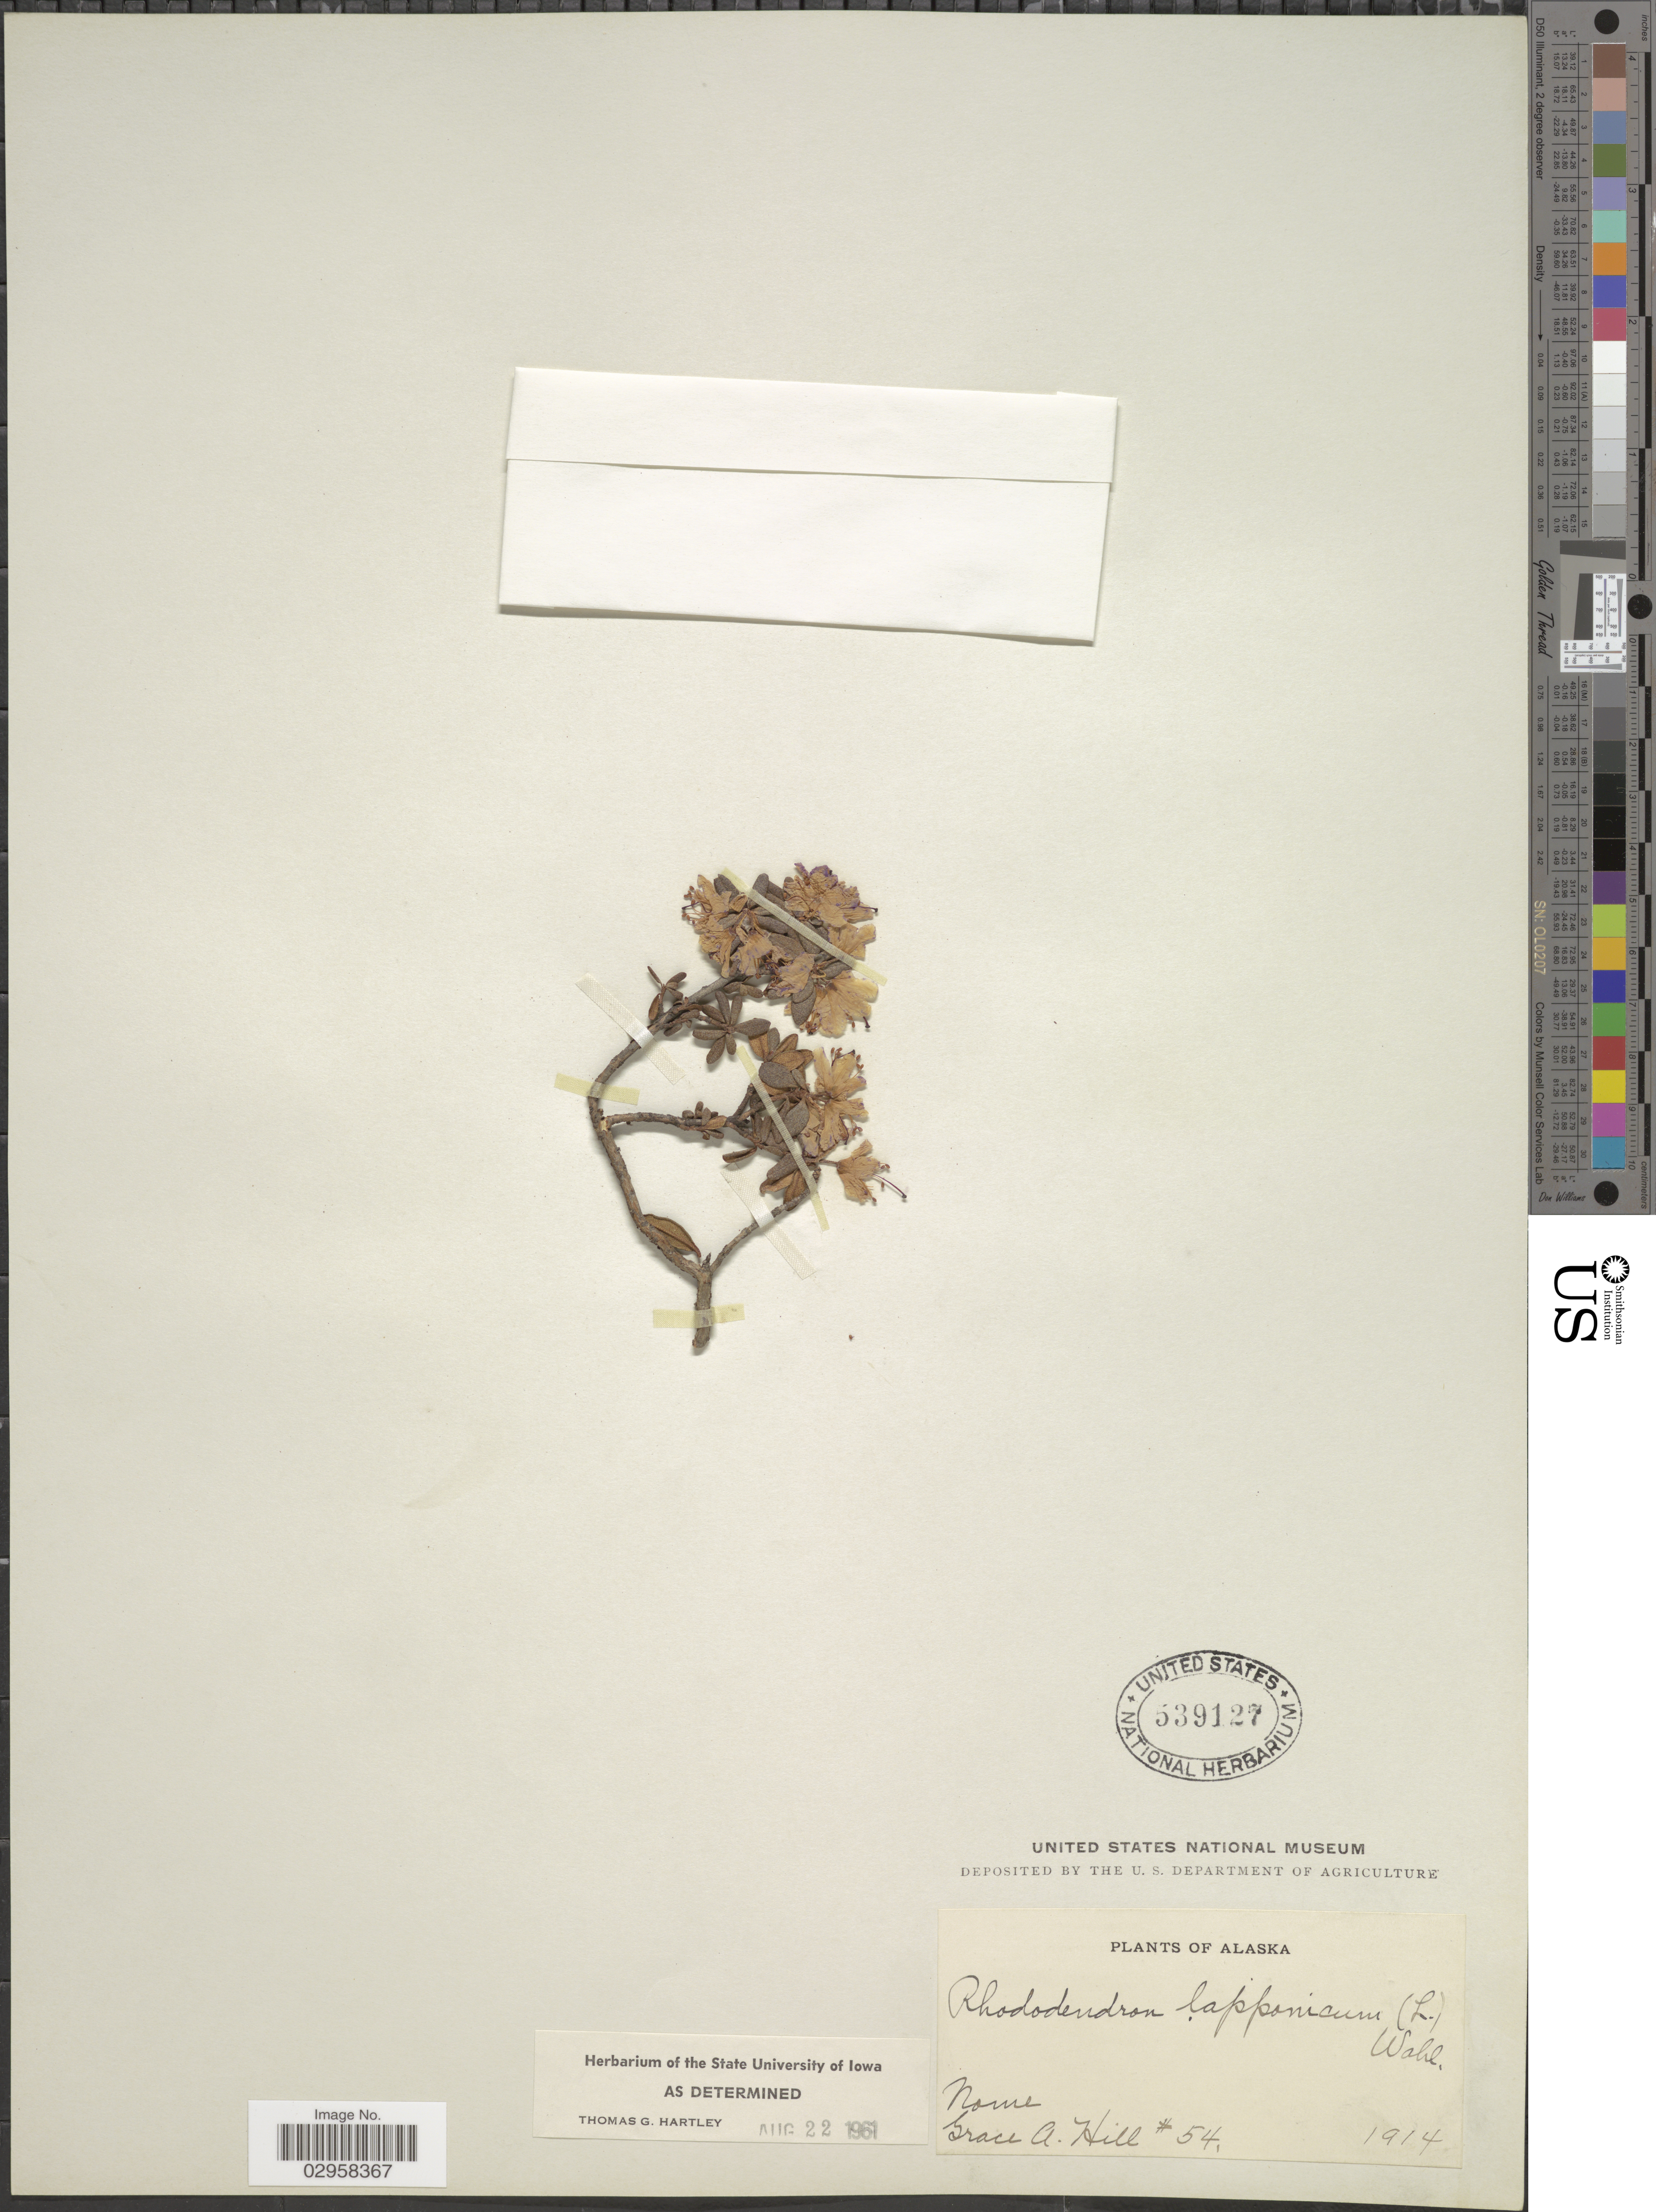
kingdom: Plantae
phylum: Tracheophyta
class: Magnoliopsida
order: Ericales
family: Ericaceae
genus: Rhododendron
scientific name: Rhododendron lapponicum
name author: (L.) Wahlenb.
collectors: G. A. Hill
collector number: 54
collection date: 1914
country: United States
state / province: Alaska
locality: Nome.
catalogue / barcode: US 539127